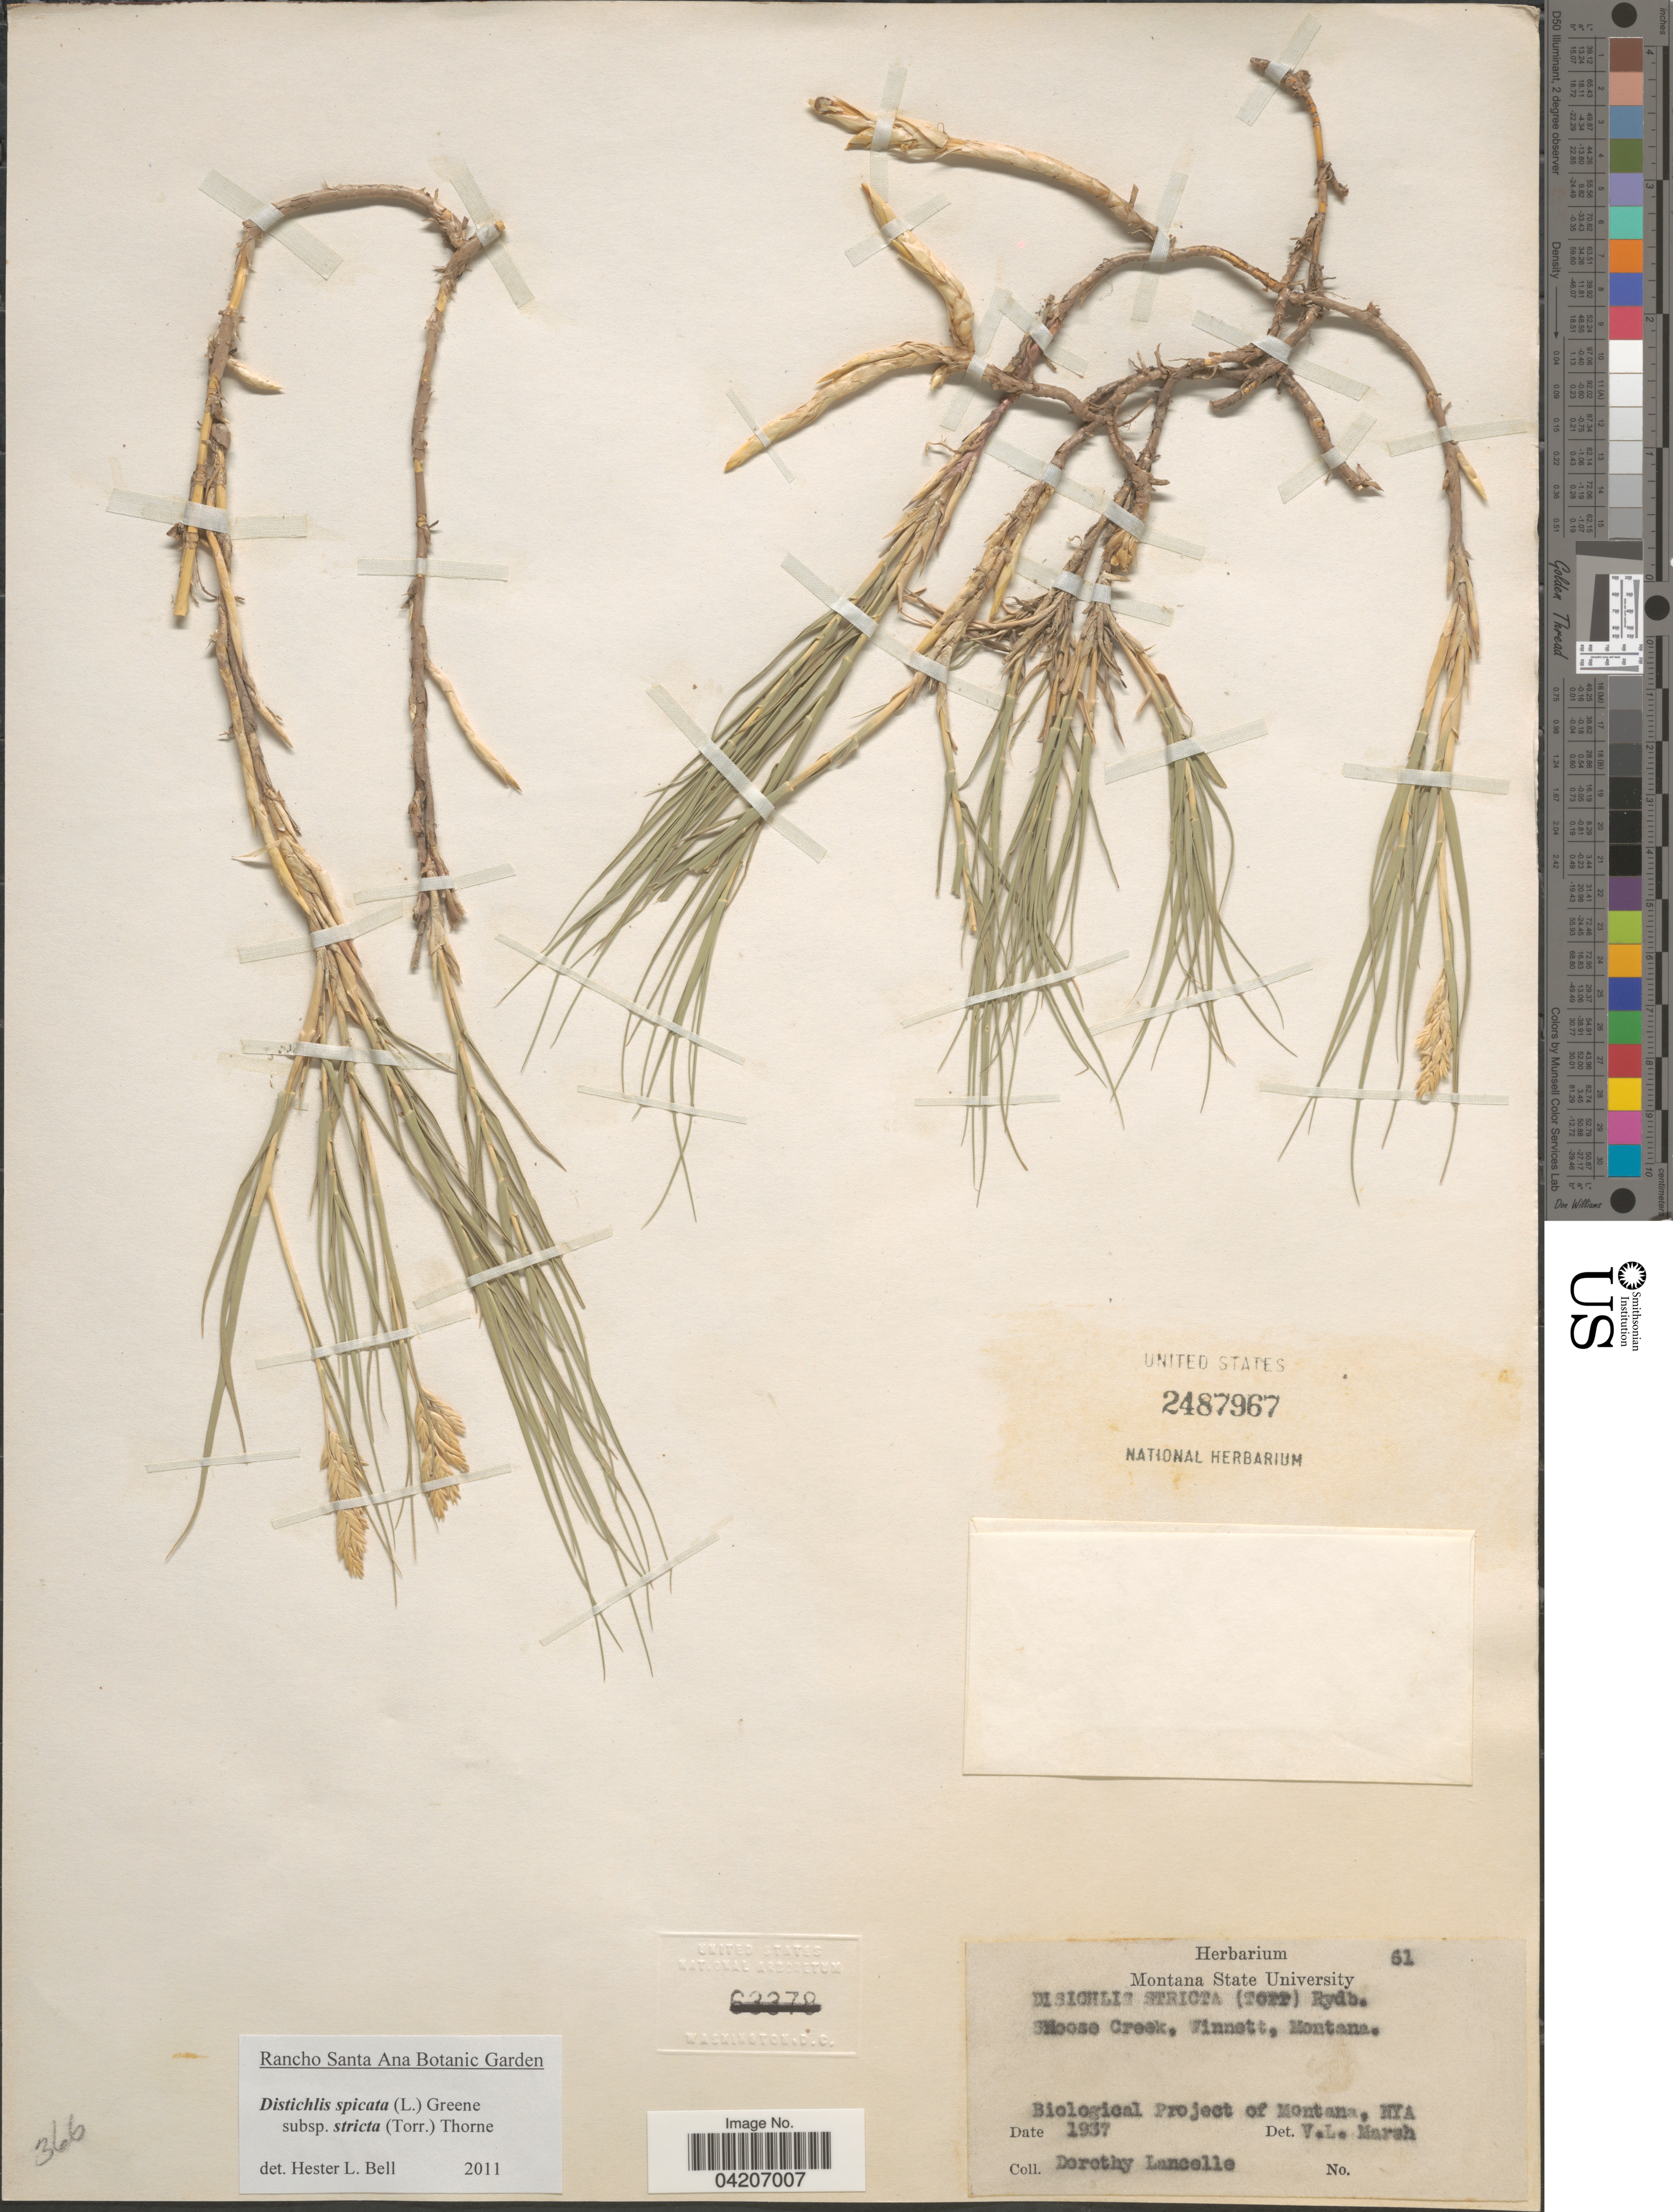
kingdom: Plantae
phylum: Tracheophyta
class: Liliopsida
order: Poales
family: Poaceae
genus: Distichlis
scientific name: Distichlis spicata subsp. stricta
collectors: D. Lancelle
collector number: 61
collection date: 1937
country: United States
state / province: Montana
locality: Moose Creek, Winnett. Biological project of Montana, NYA.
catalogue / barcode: US 2487967